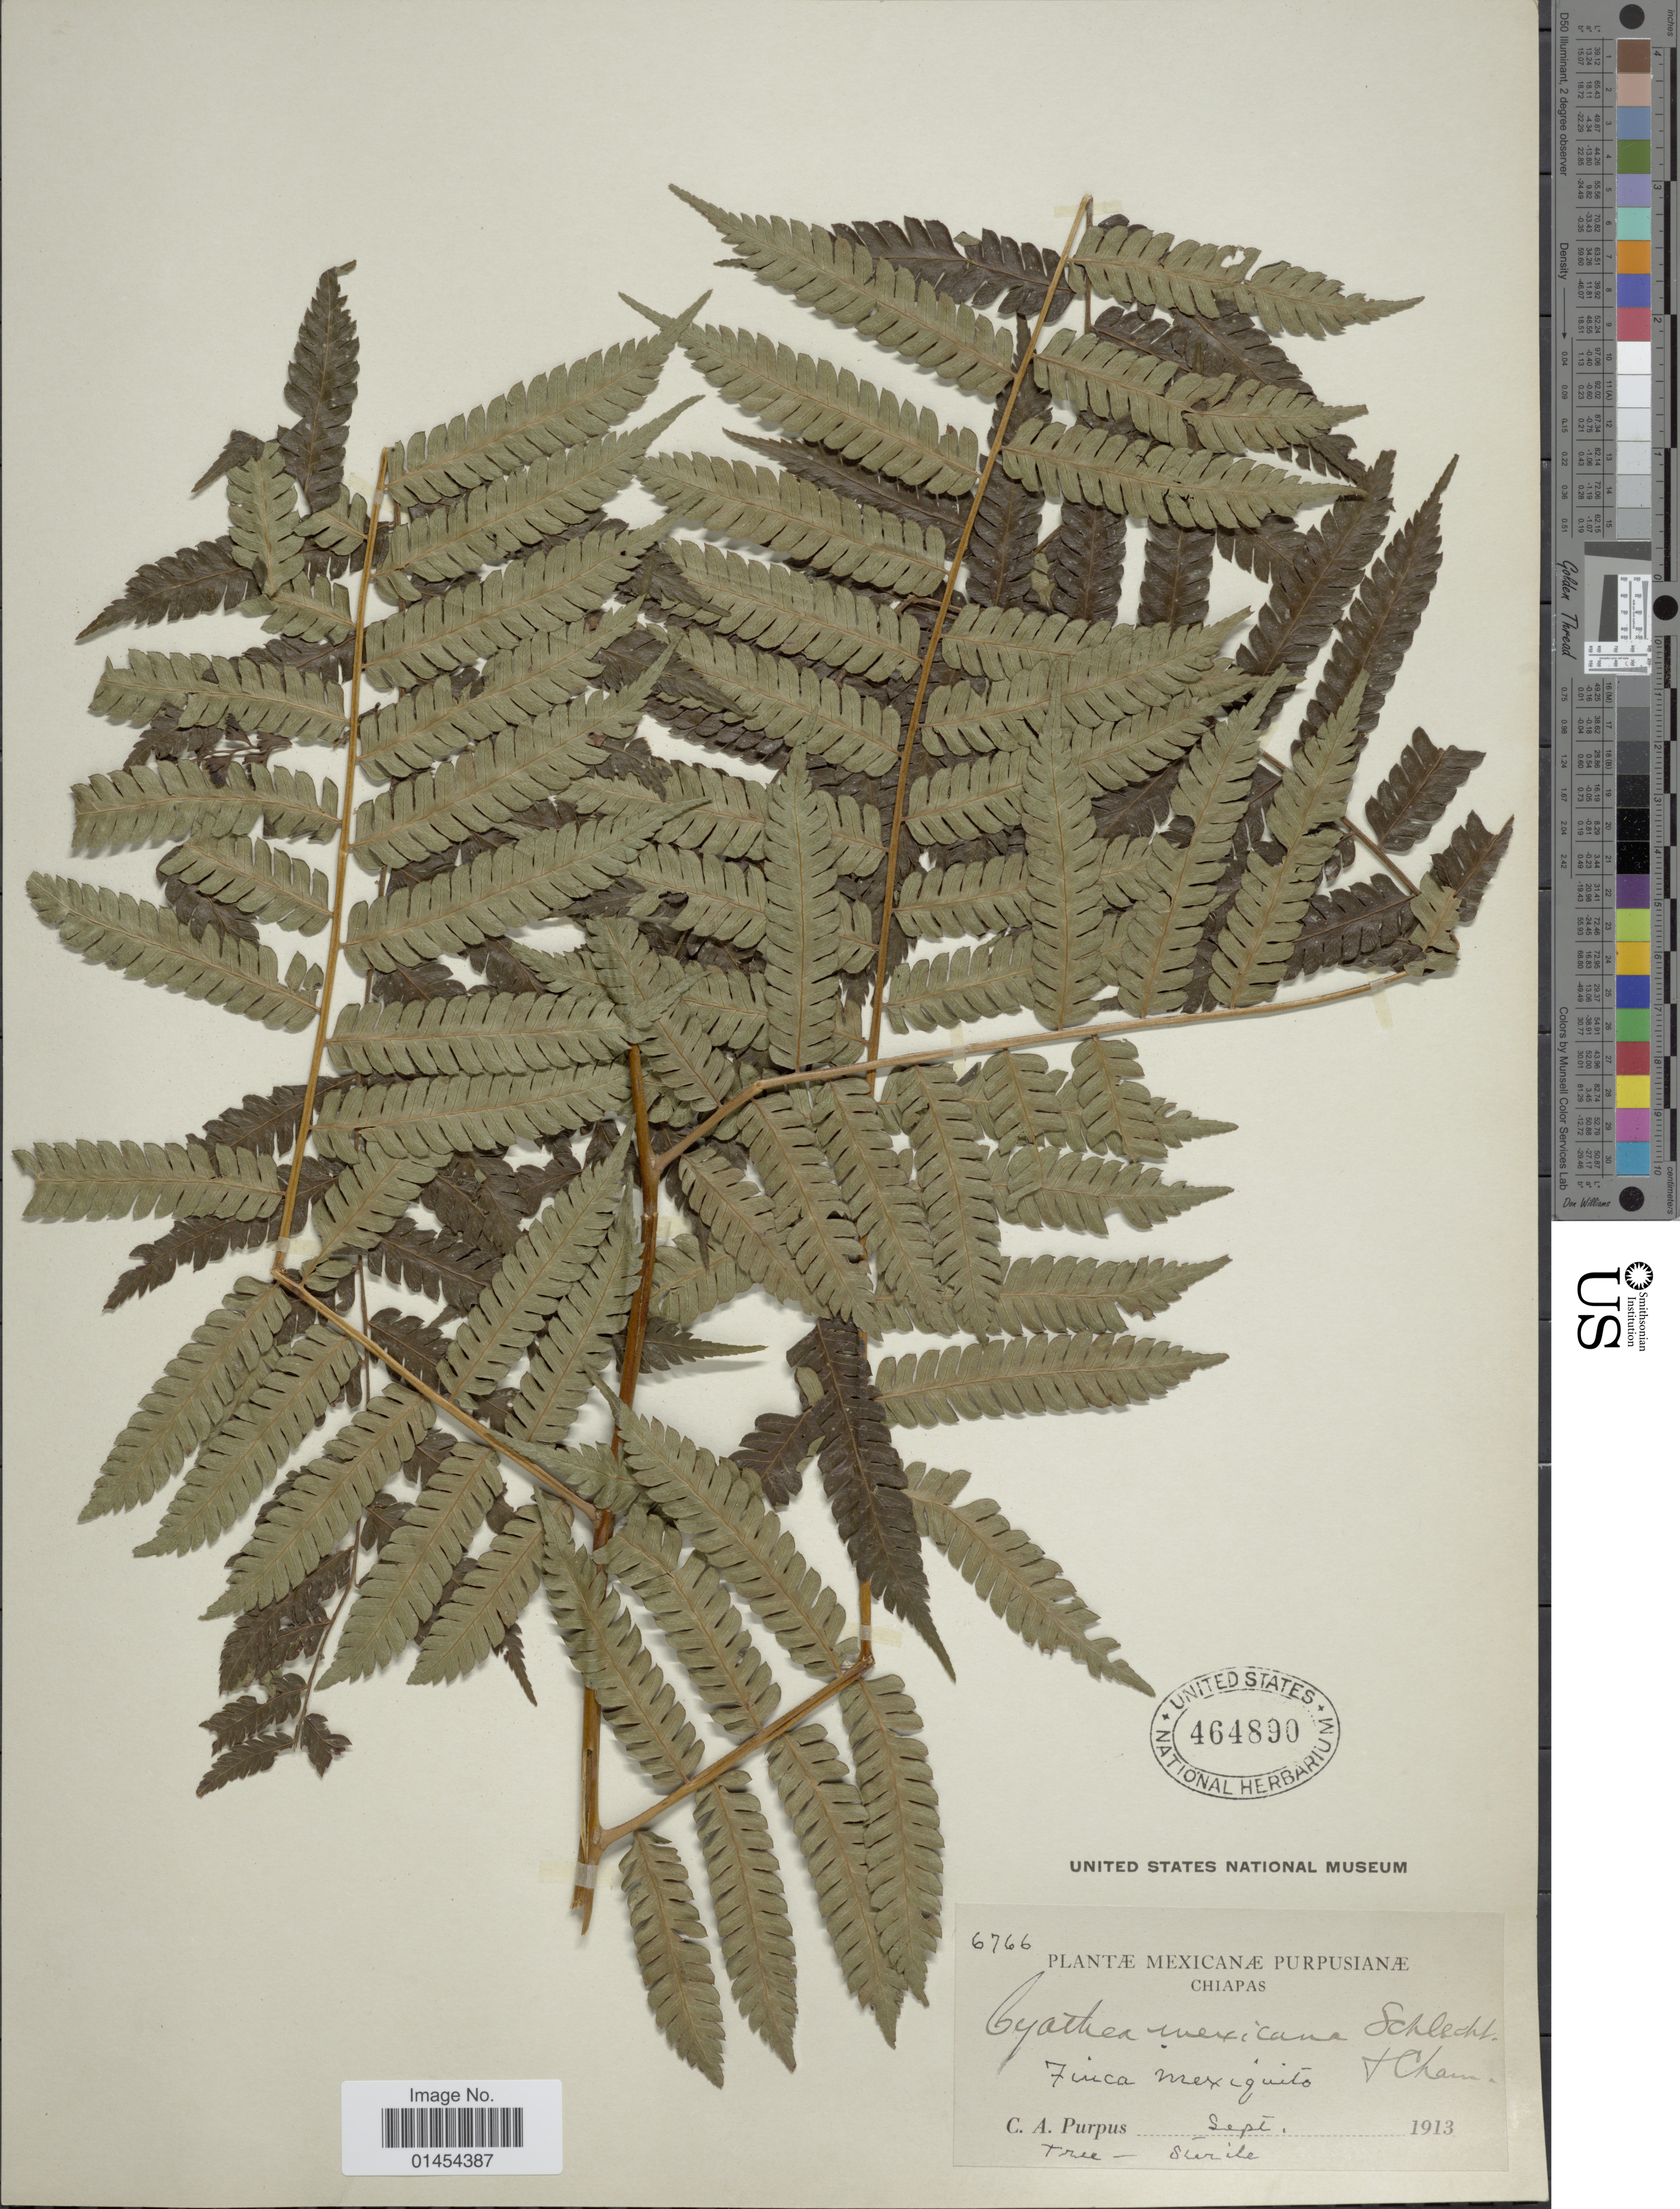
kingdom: Plantae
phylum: Tracheophyta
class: Polypodiopsida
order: Cyatheales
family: Cyatheaceae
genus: Alsophila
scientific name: Alsophila firma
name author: (Baker) D.S. Conant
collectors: C. A. Purpus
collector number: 6766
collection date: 1913-09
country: Mexico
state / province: Chiapas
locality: Finca Mexiquito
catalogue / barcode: US 464890